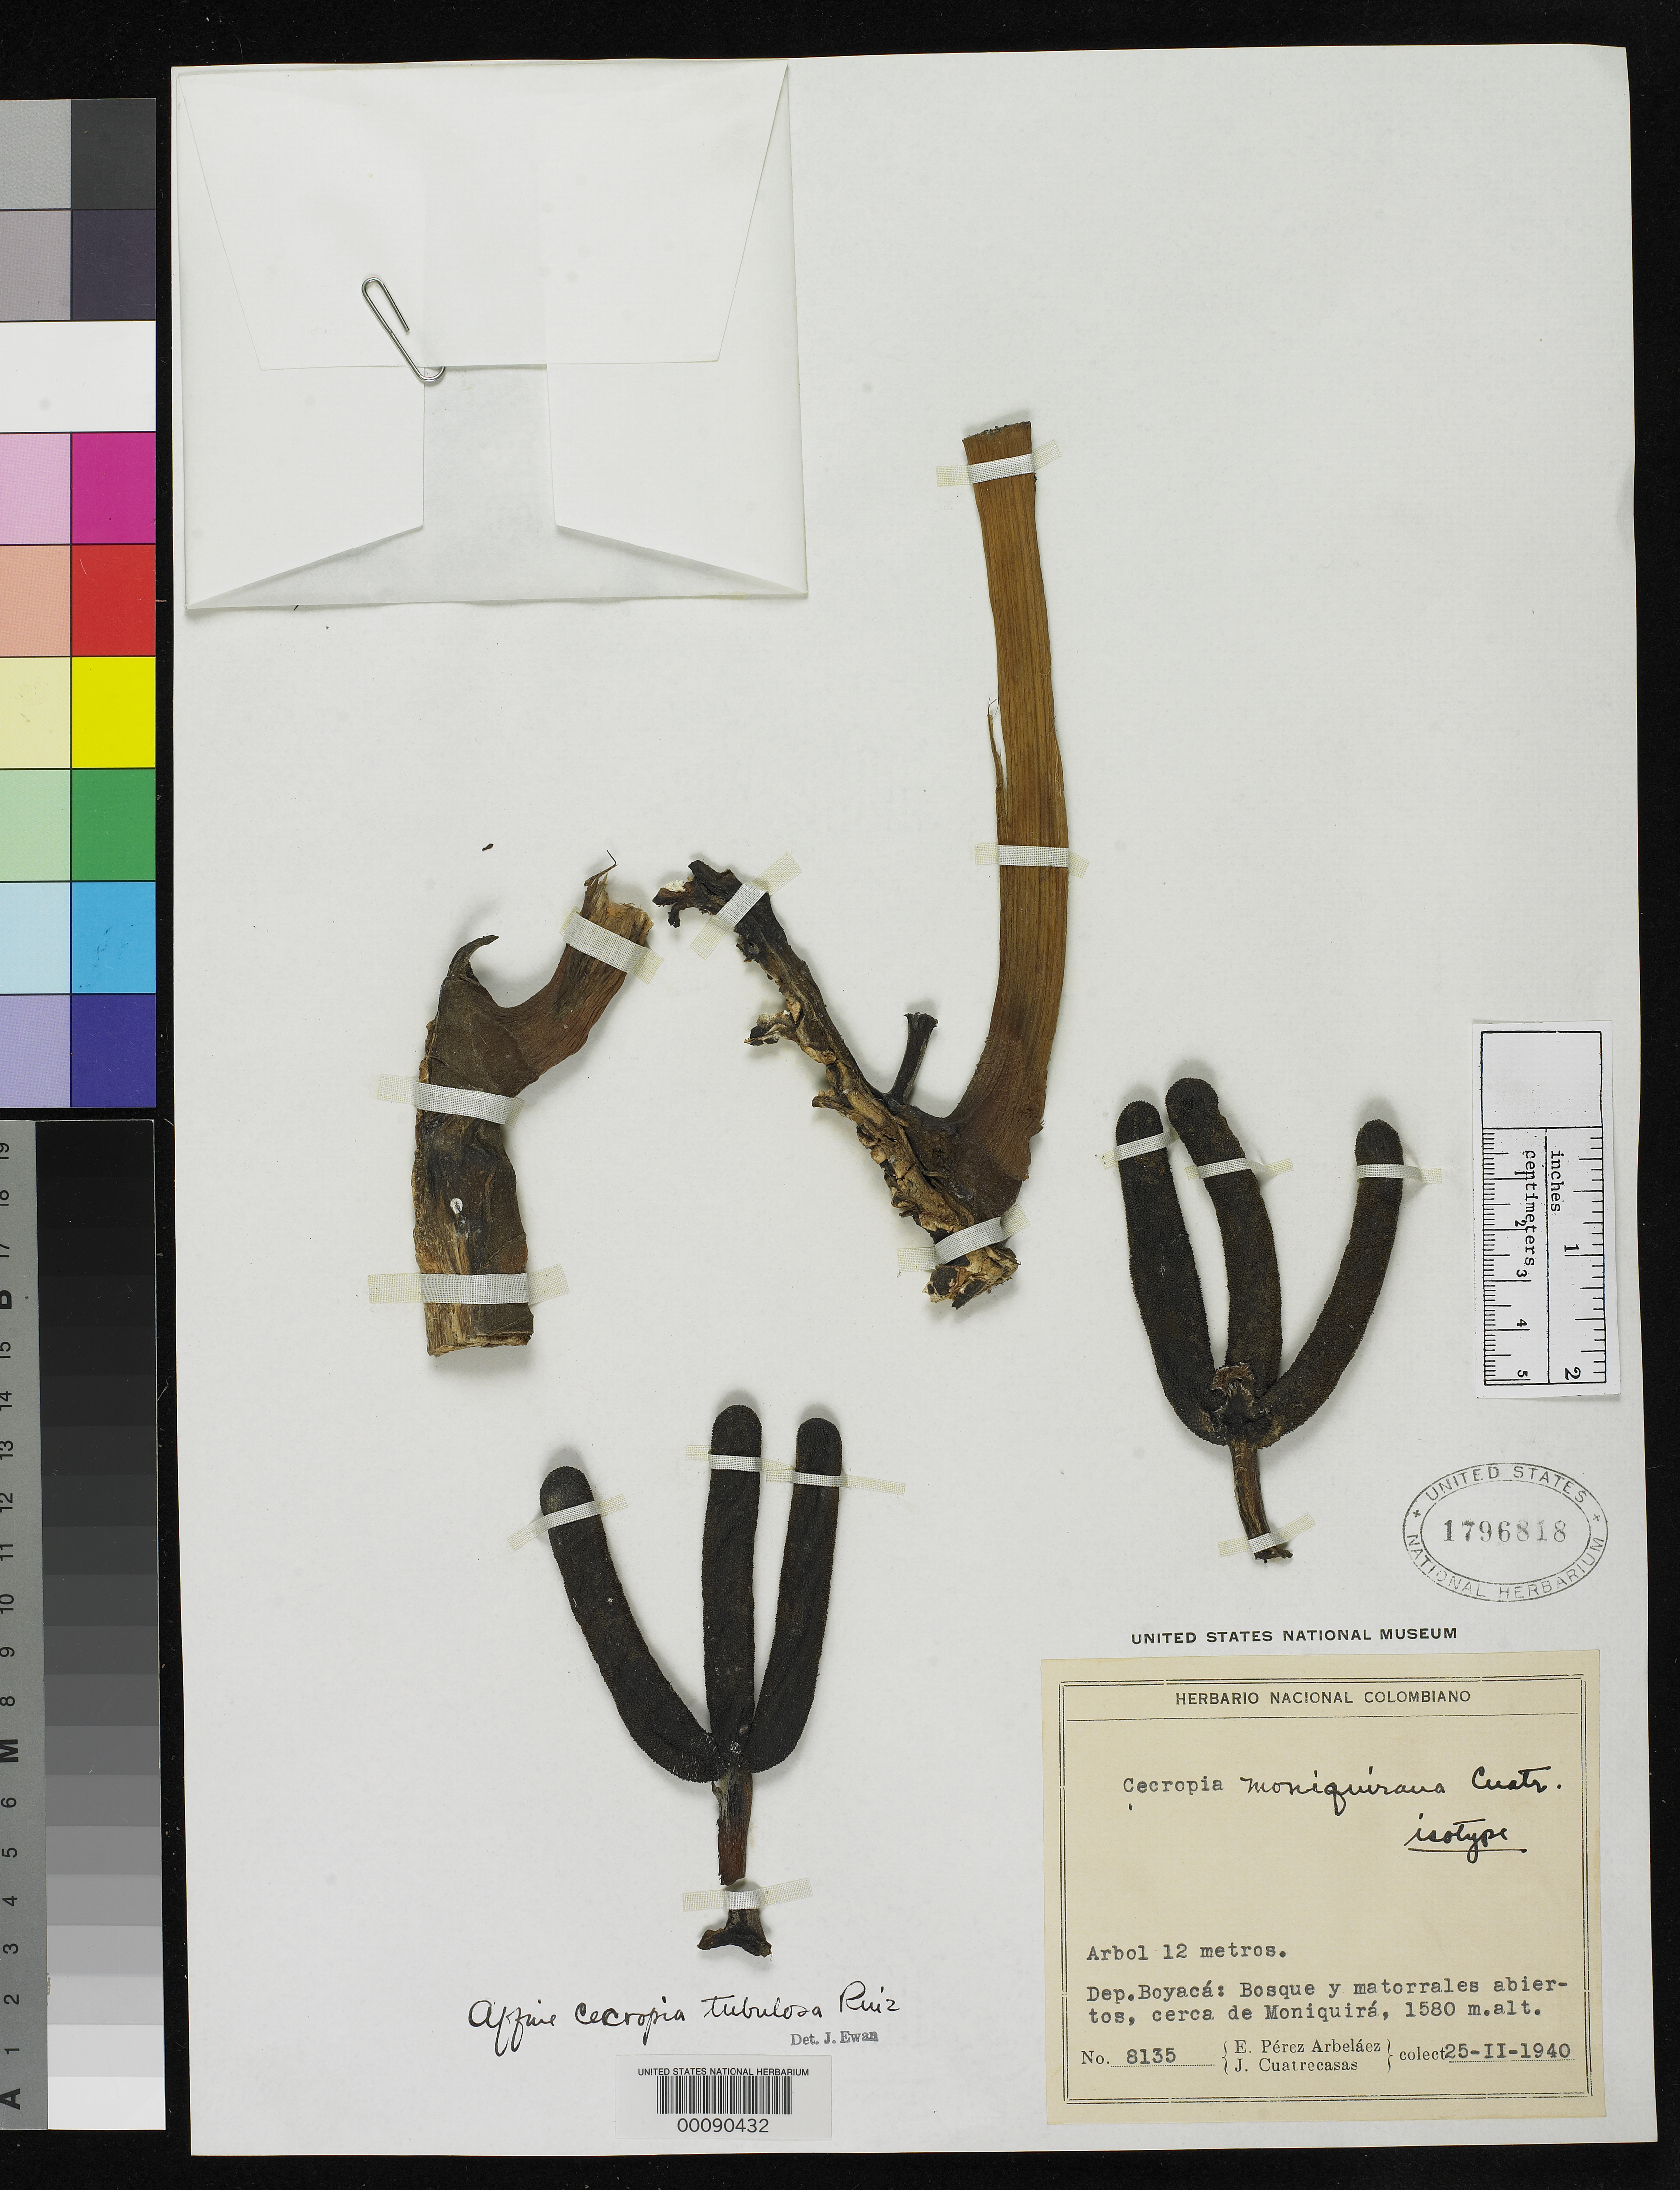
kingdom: Plantae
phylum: Tracheophyta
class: Magnoliopsida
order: Rosales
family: Urticaceae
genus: Cecropia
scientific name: Cecropia moniquirana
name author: Cuatrec.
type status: Isotype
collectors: E. Pérez Arbeláez & J. Cuatrecasas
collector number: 8135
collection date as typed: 25 Feb 1940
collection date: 1940-02-25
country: Colombia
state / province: Boyacá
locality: Moniquira.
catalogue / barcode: US 1796818